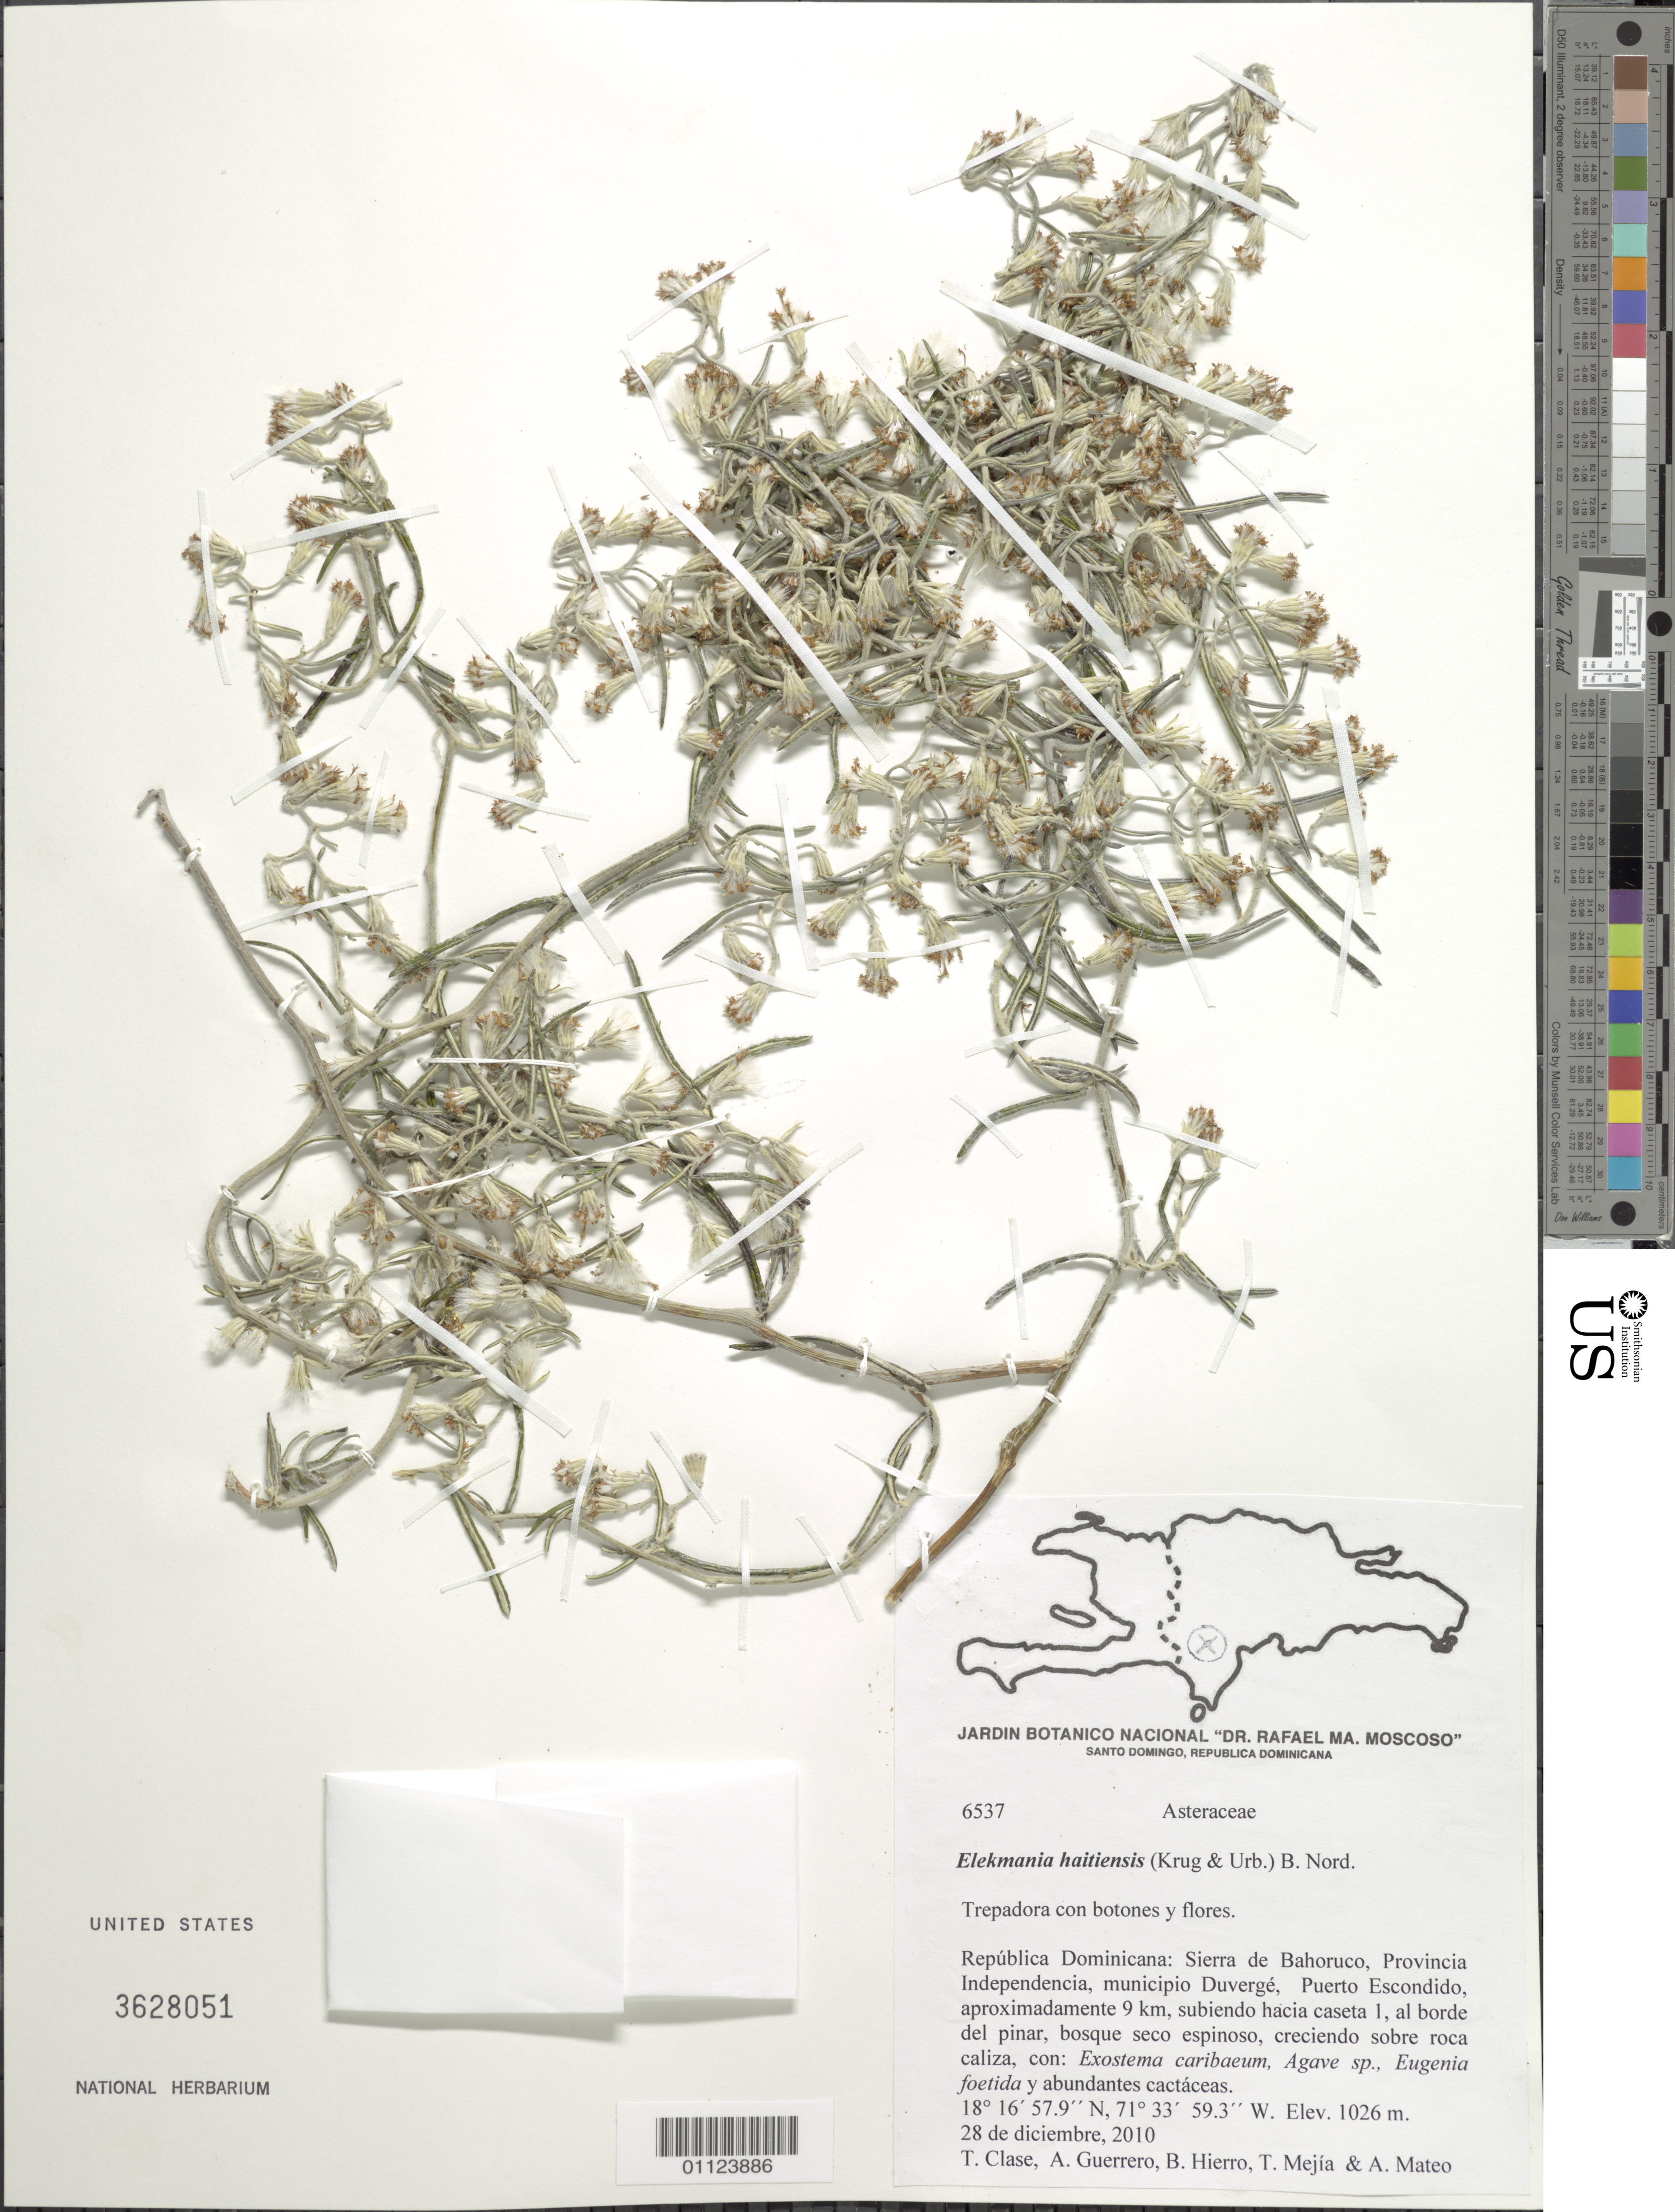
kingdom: Plantae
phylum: Tracheophyta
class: Magnoliopsida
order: Asterales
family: Asteraceae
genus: Senecio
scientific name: Senecio haitiensis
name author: Krug & Urb.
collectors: T. Clase, A. Guerrero, B. Hierro, T. Mejía & A. Mateo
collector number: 6537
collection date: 2010-12-28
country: Dominican Republic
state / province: Independencia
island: Hispaniola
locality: Sierra de Bahoruco, Municipio Duvergé, Puerto Escondido, approximadamente 9 km, subiendo hacia caseta 1.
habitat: Al borde del pinar, bosque seco espinoso, creciendo sobre roca caliza, con: Exostema caribaeum, Agave sp., Eugenia foetida y abundantes cactáceas.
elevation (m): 1026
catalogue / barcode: US 3628051